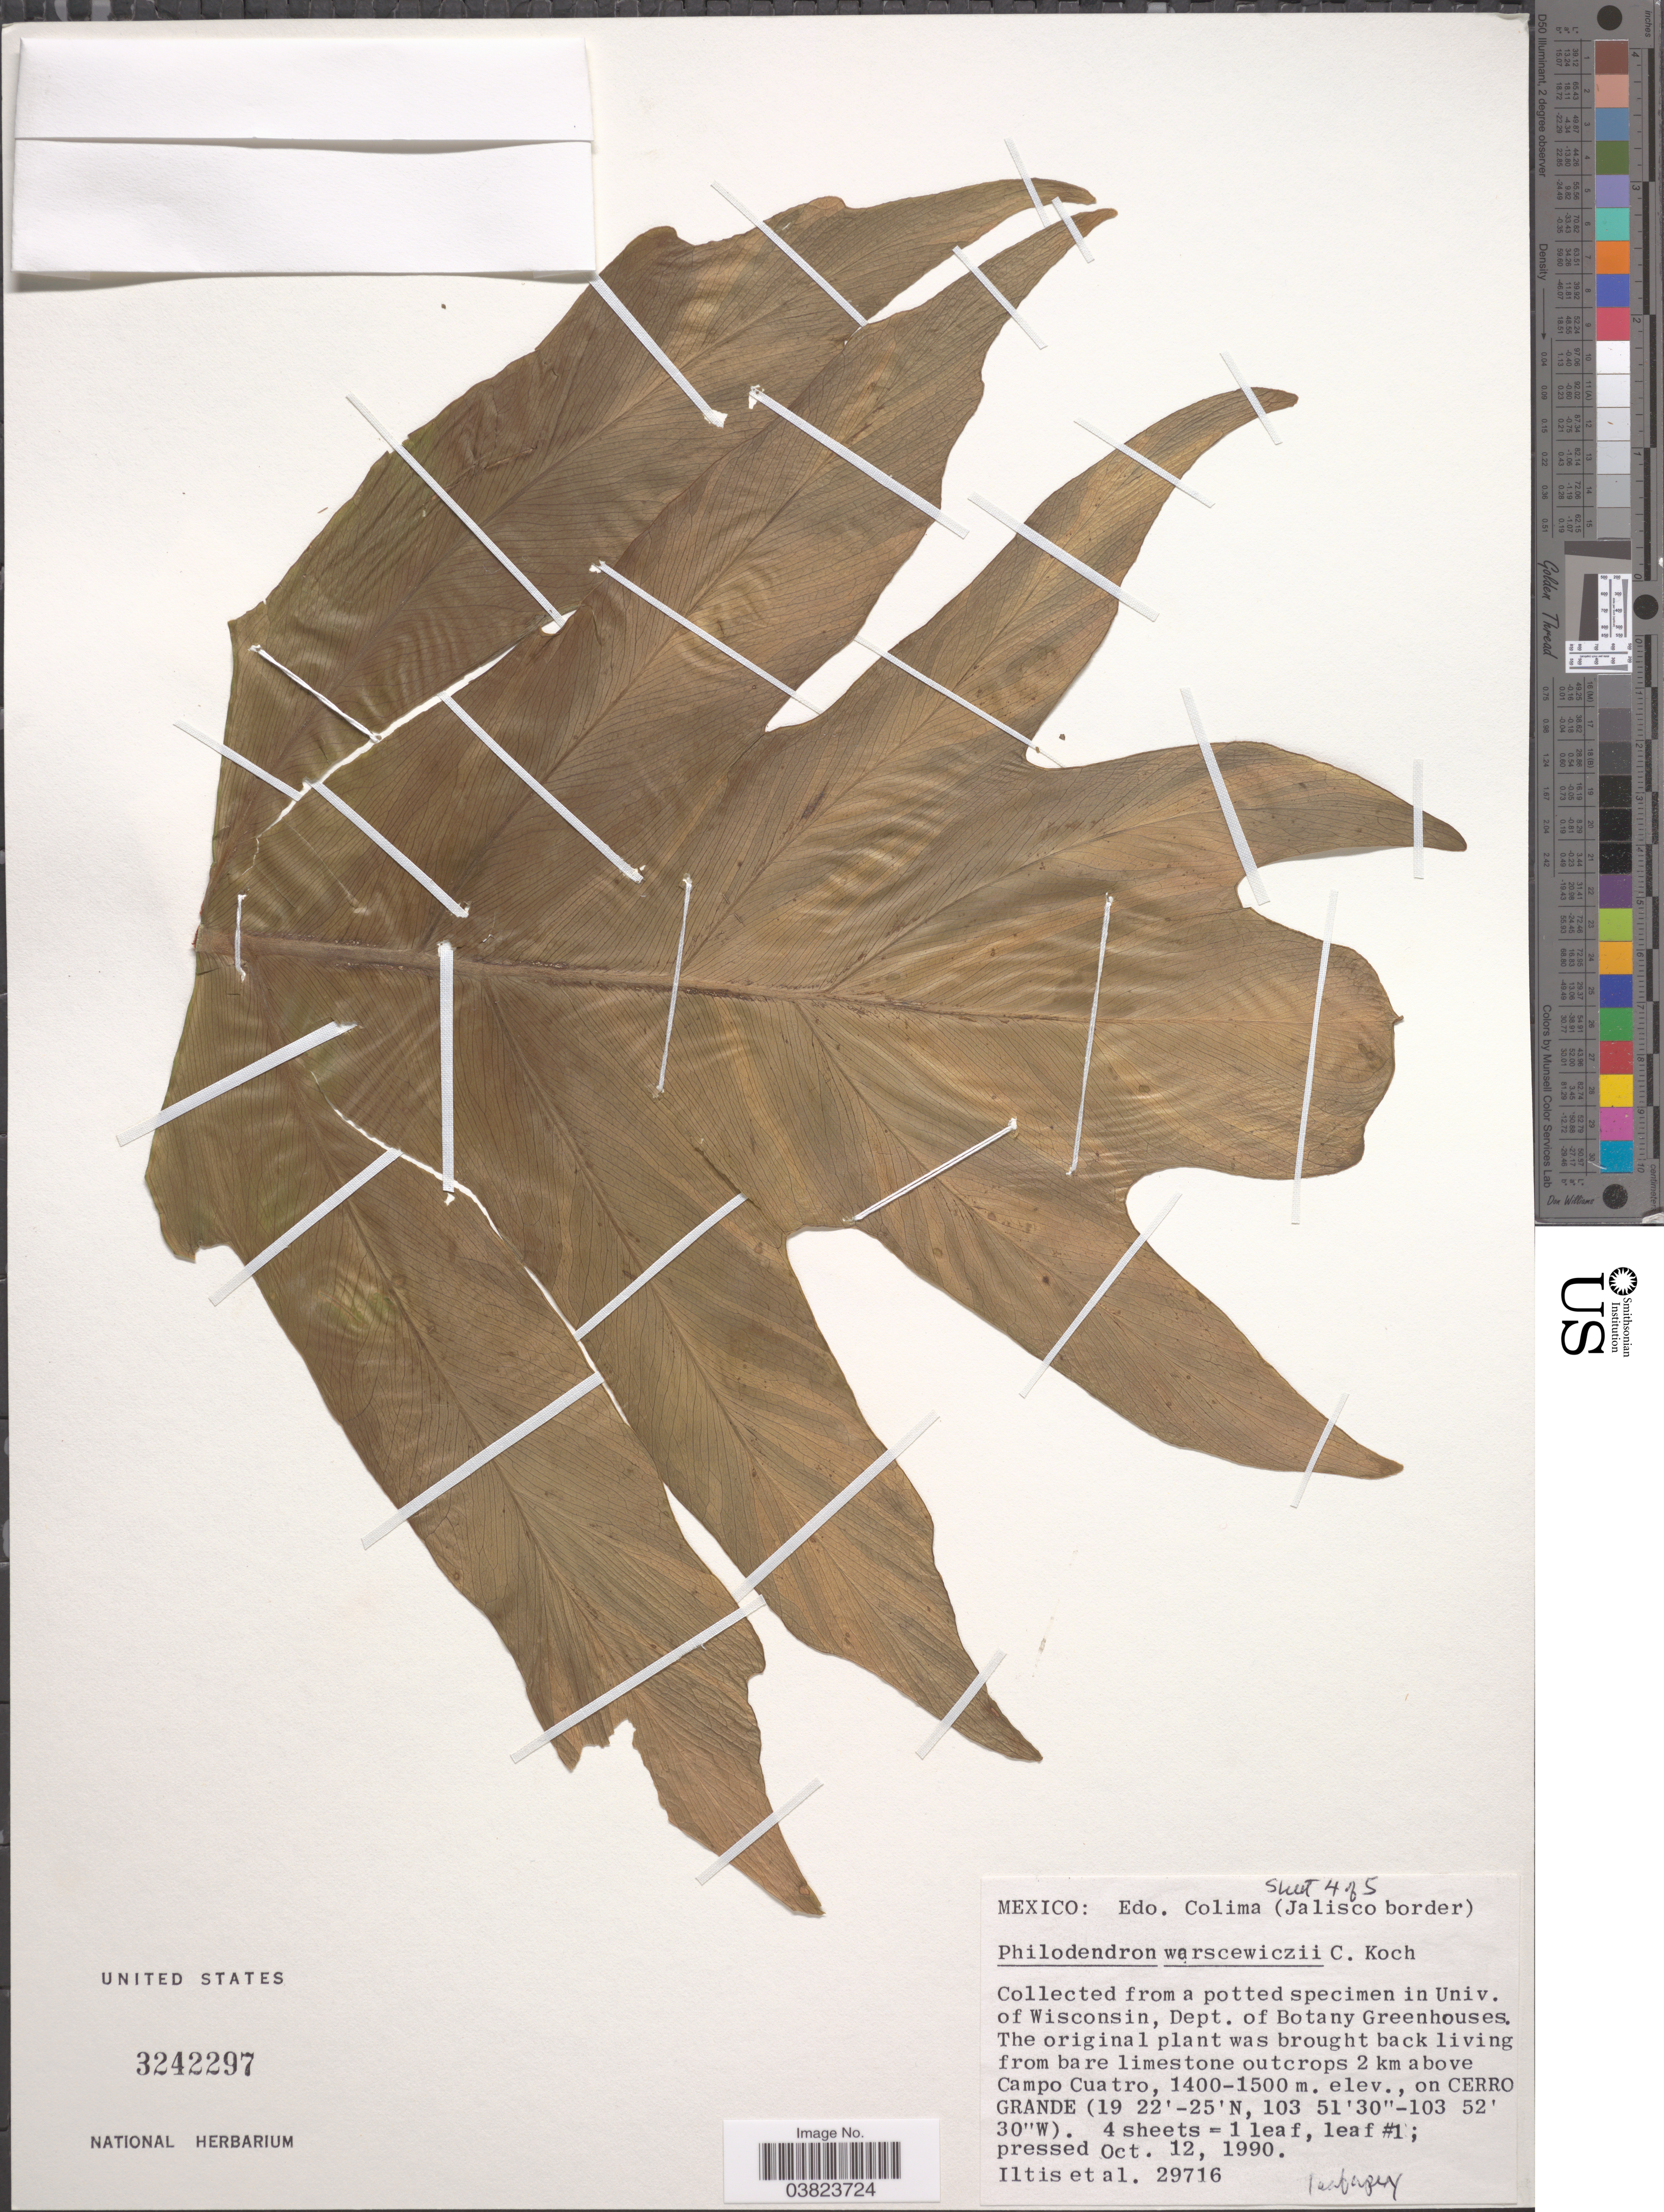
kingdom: Plantae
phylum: Tracheophyta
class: Liliopsida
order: Alismatales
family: Araceae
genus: Philodendron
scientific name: Philodendron warszewiczii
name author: K. Koch & C.D. Bouché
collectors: -- Iltis & et al.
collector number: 29716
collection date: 1990-10-12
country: United States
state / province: Wisconsin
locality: A potted specimen in Univ. of Wisconsin, Dept. of Botany Greenhouses.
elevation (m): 1400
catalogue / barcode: US 3242297